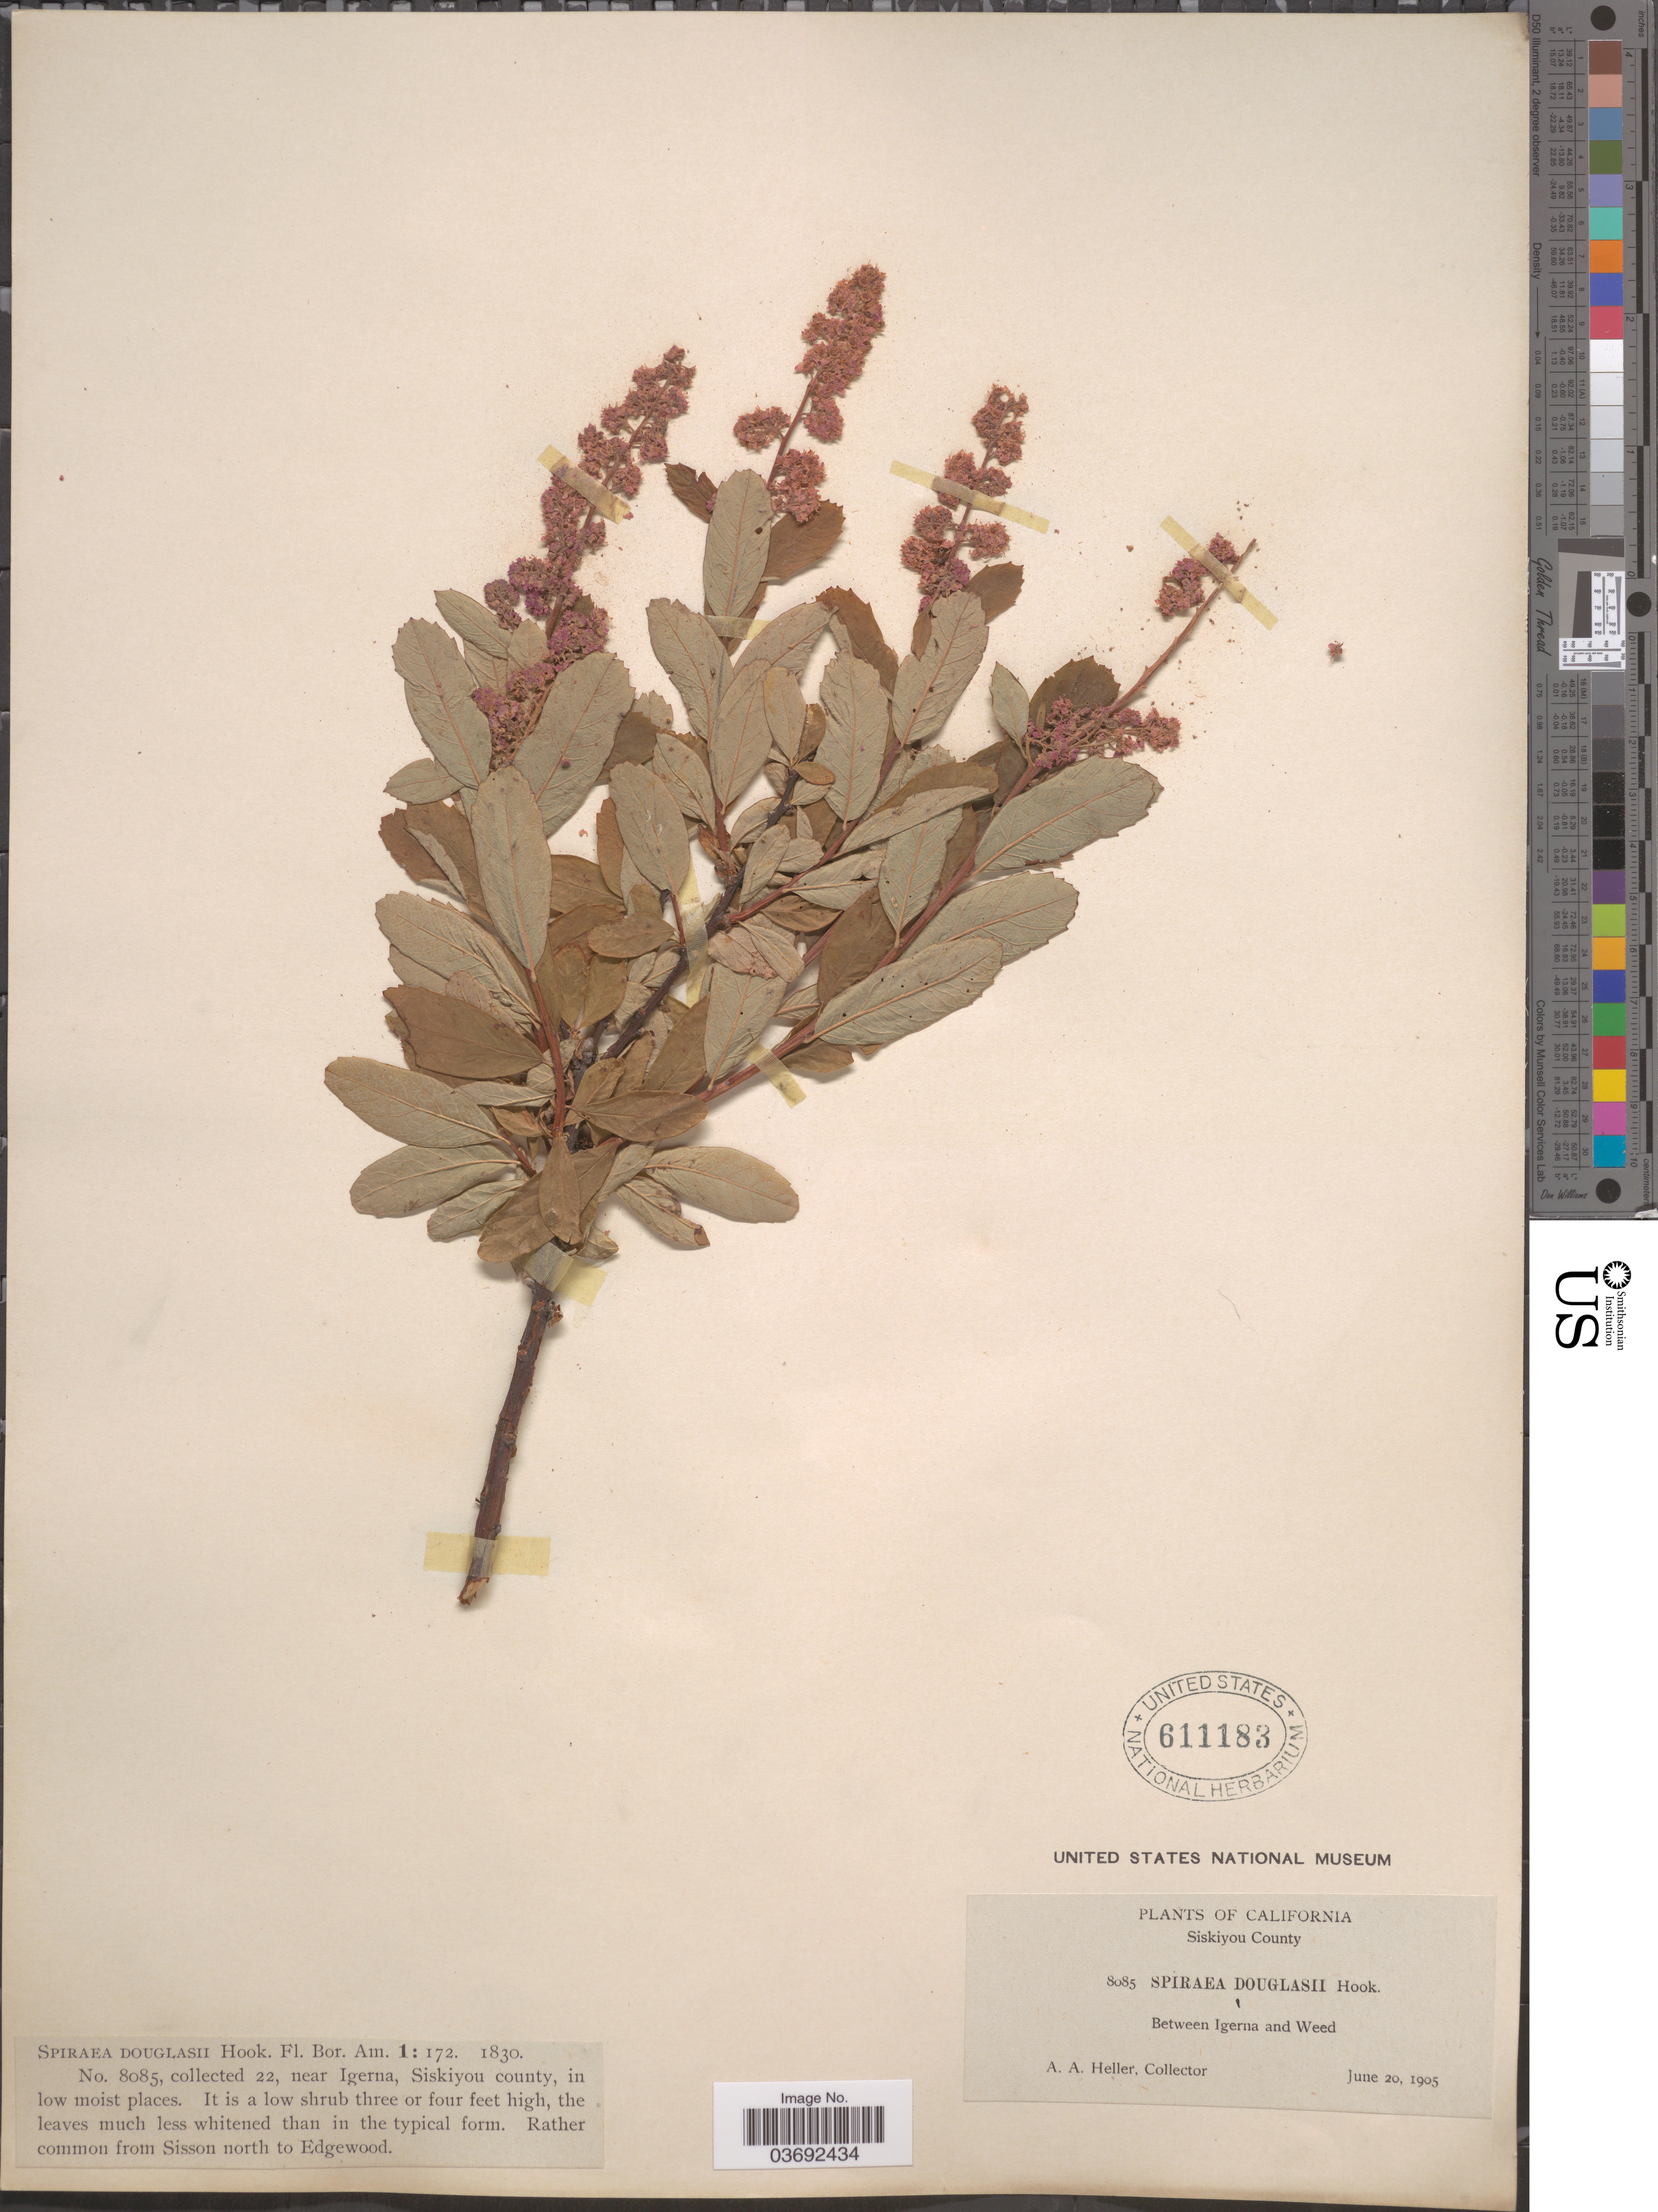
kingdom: Plantae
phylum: Tracheophyta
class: Magnoliopsida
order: Rosales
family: Rosaceae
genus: Spiraea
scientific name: Spiraea douglasii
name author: Hook.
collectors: A. A. Heller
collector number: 8085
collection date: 1905-06-20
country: United States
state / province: California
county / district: Siskiyou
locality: Near Igerna, Siskiyou County. Between Igerna and Weed.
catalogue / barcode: US 611183